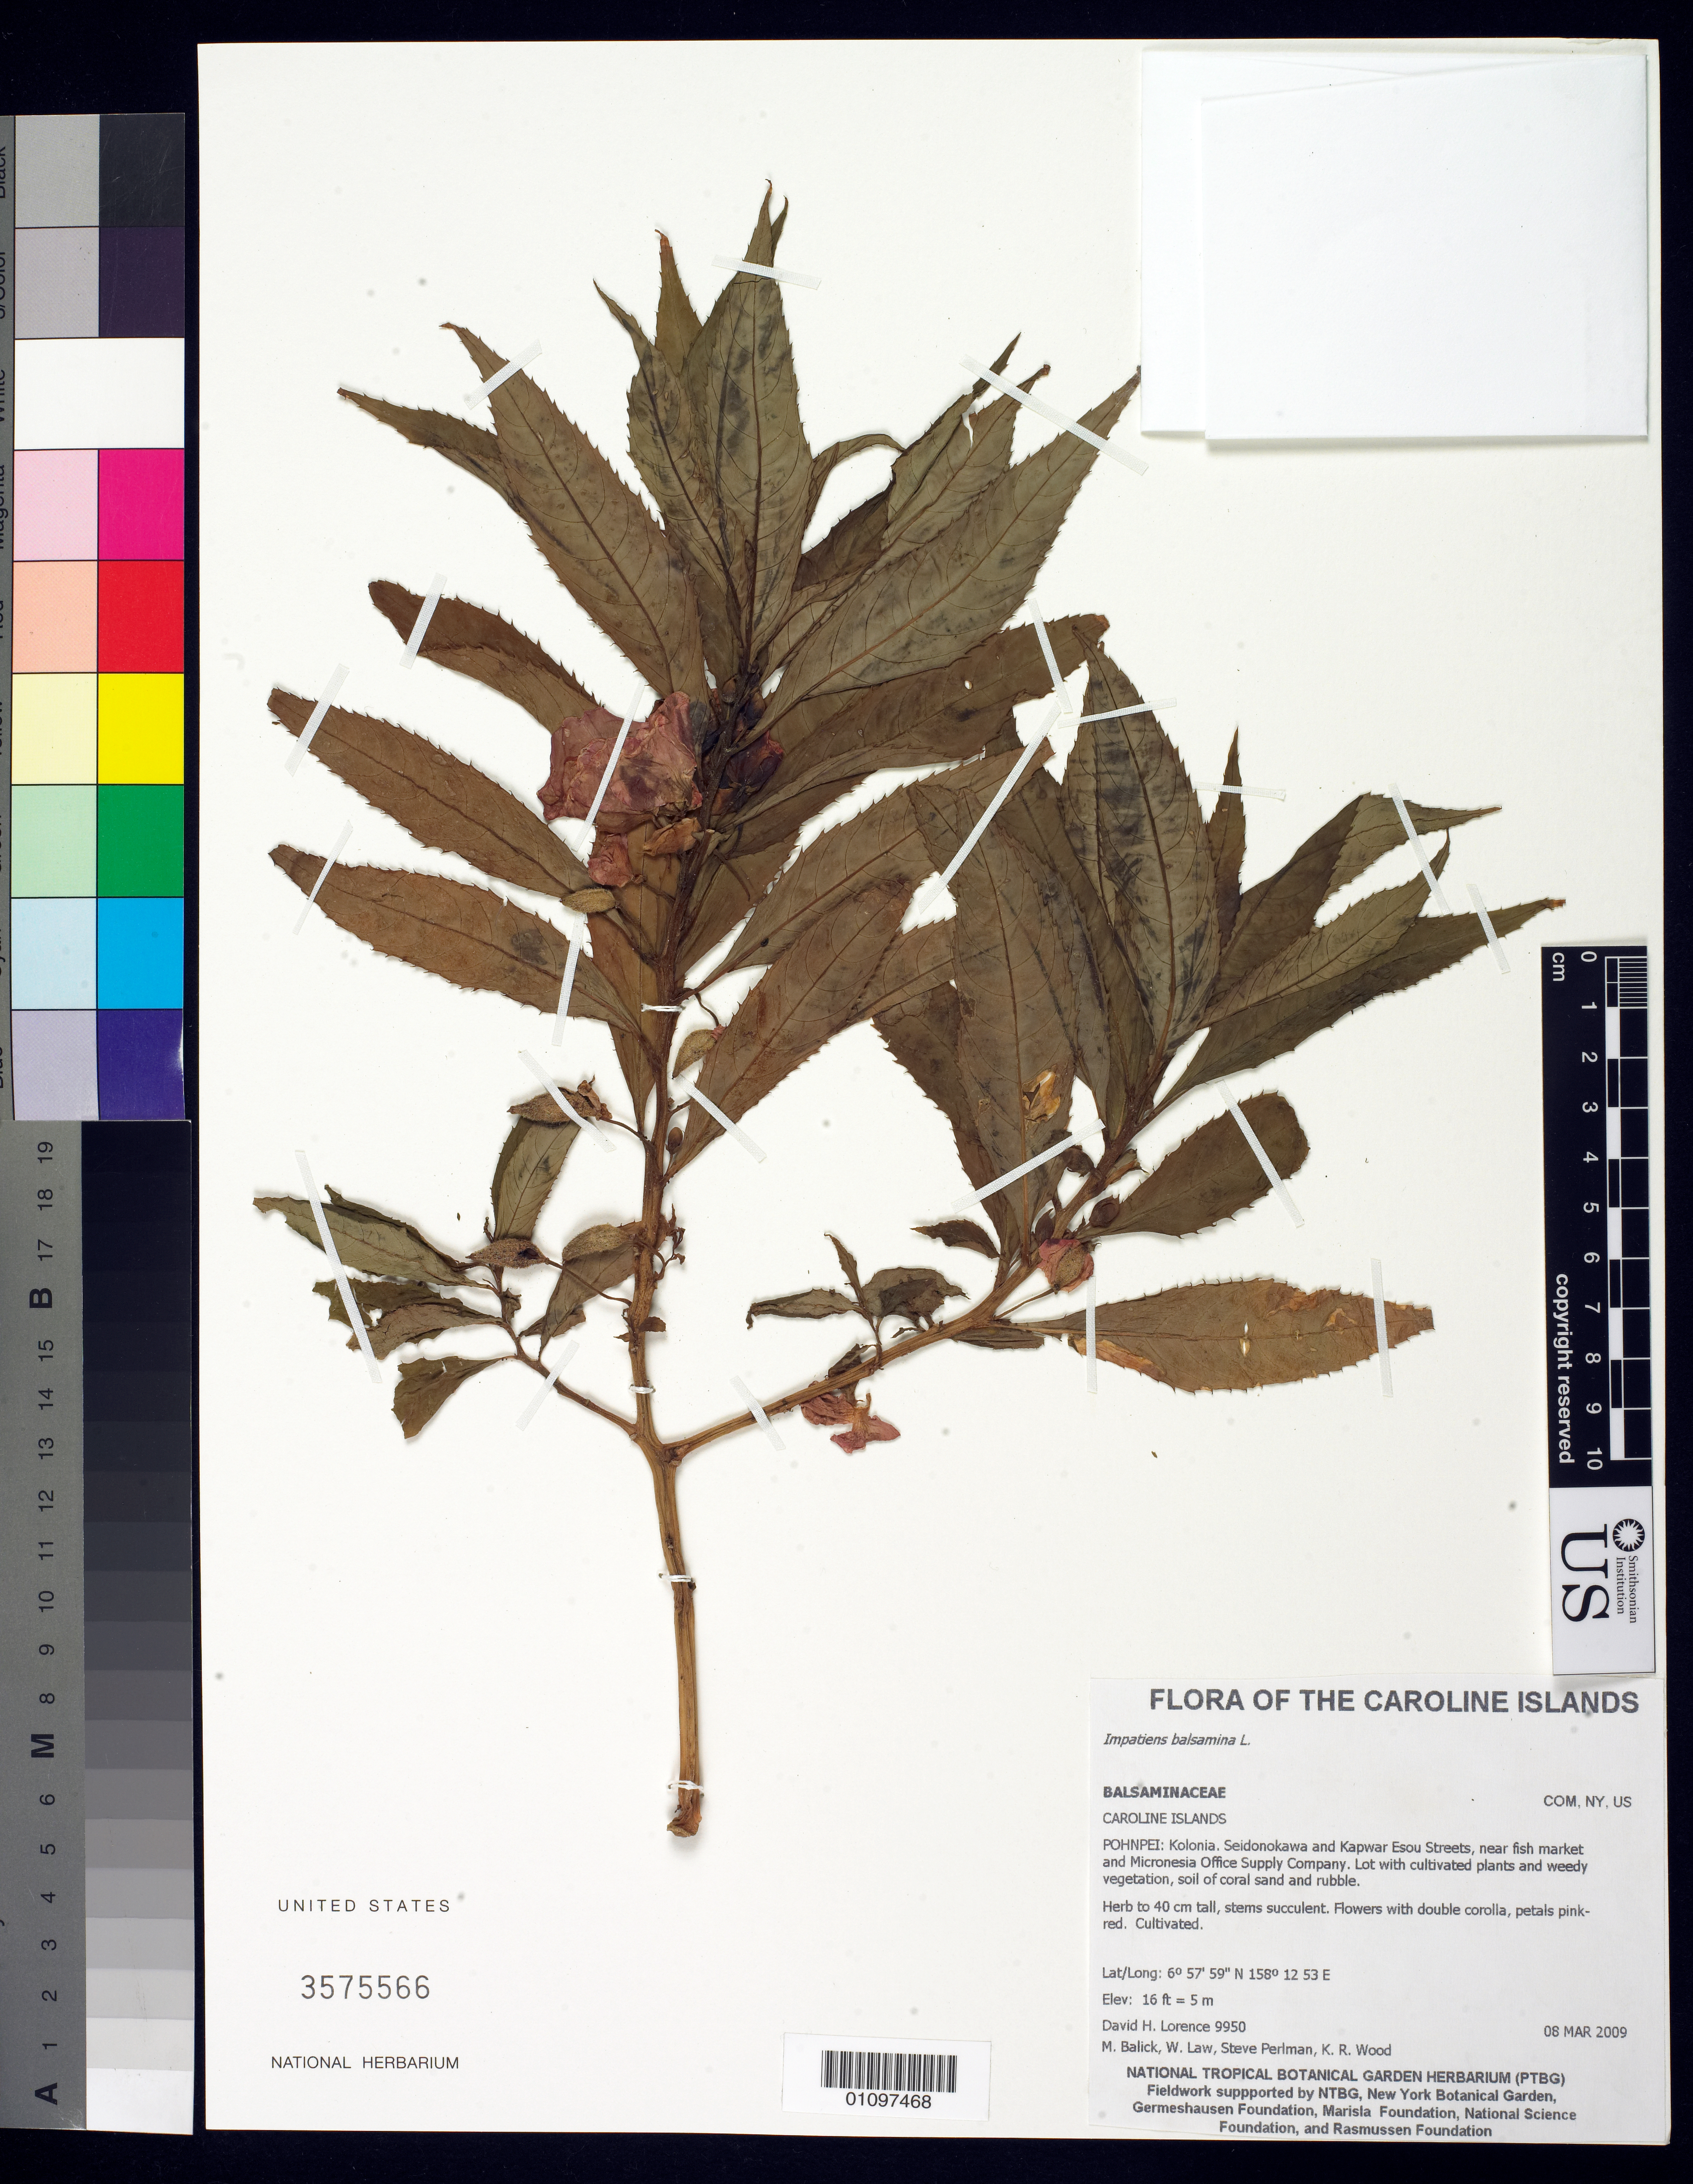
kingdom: Plantae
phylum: Tracheophyta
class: Magnoliopsida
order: Ericales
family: Balsaminaceae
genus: Impatiens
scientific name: Impatiens balsamina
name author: L.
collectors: D. Lorence, M. Balick, W. Law, S. P. Perlman & K. R. Wood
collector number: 9950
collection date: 2009-03-08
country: Micronesia, Federated States of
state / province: Pohnpei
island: Pohnpei [Ponape]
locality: Kolonia, Seidonokawa and Kapwar Esou Streets, near fish market and Micronesia Office Supply Company. Lot with cultivated plants and weedy vegetation.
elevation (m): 5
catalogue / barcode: US 3575566